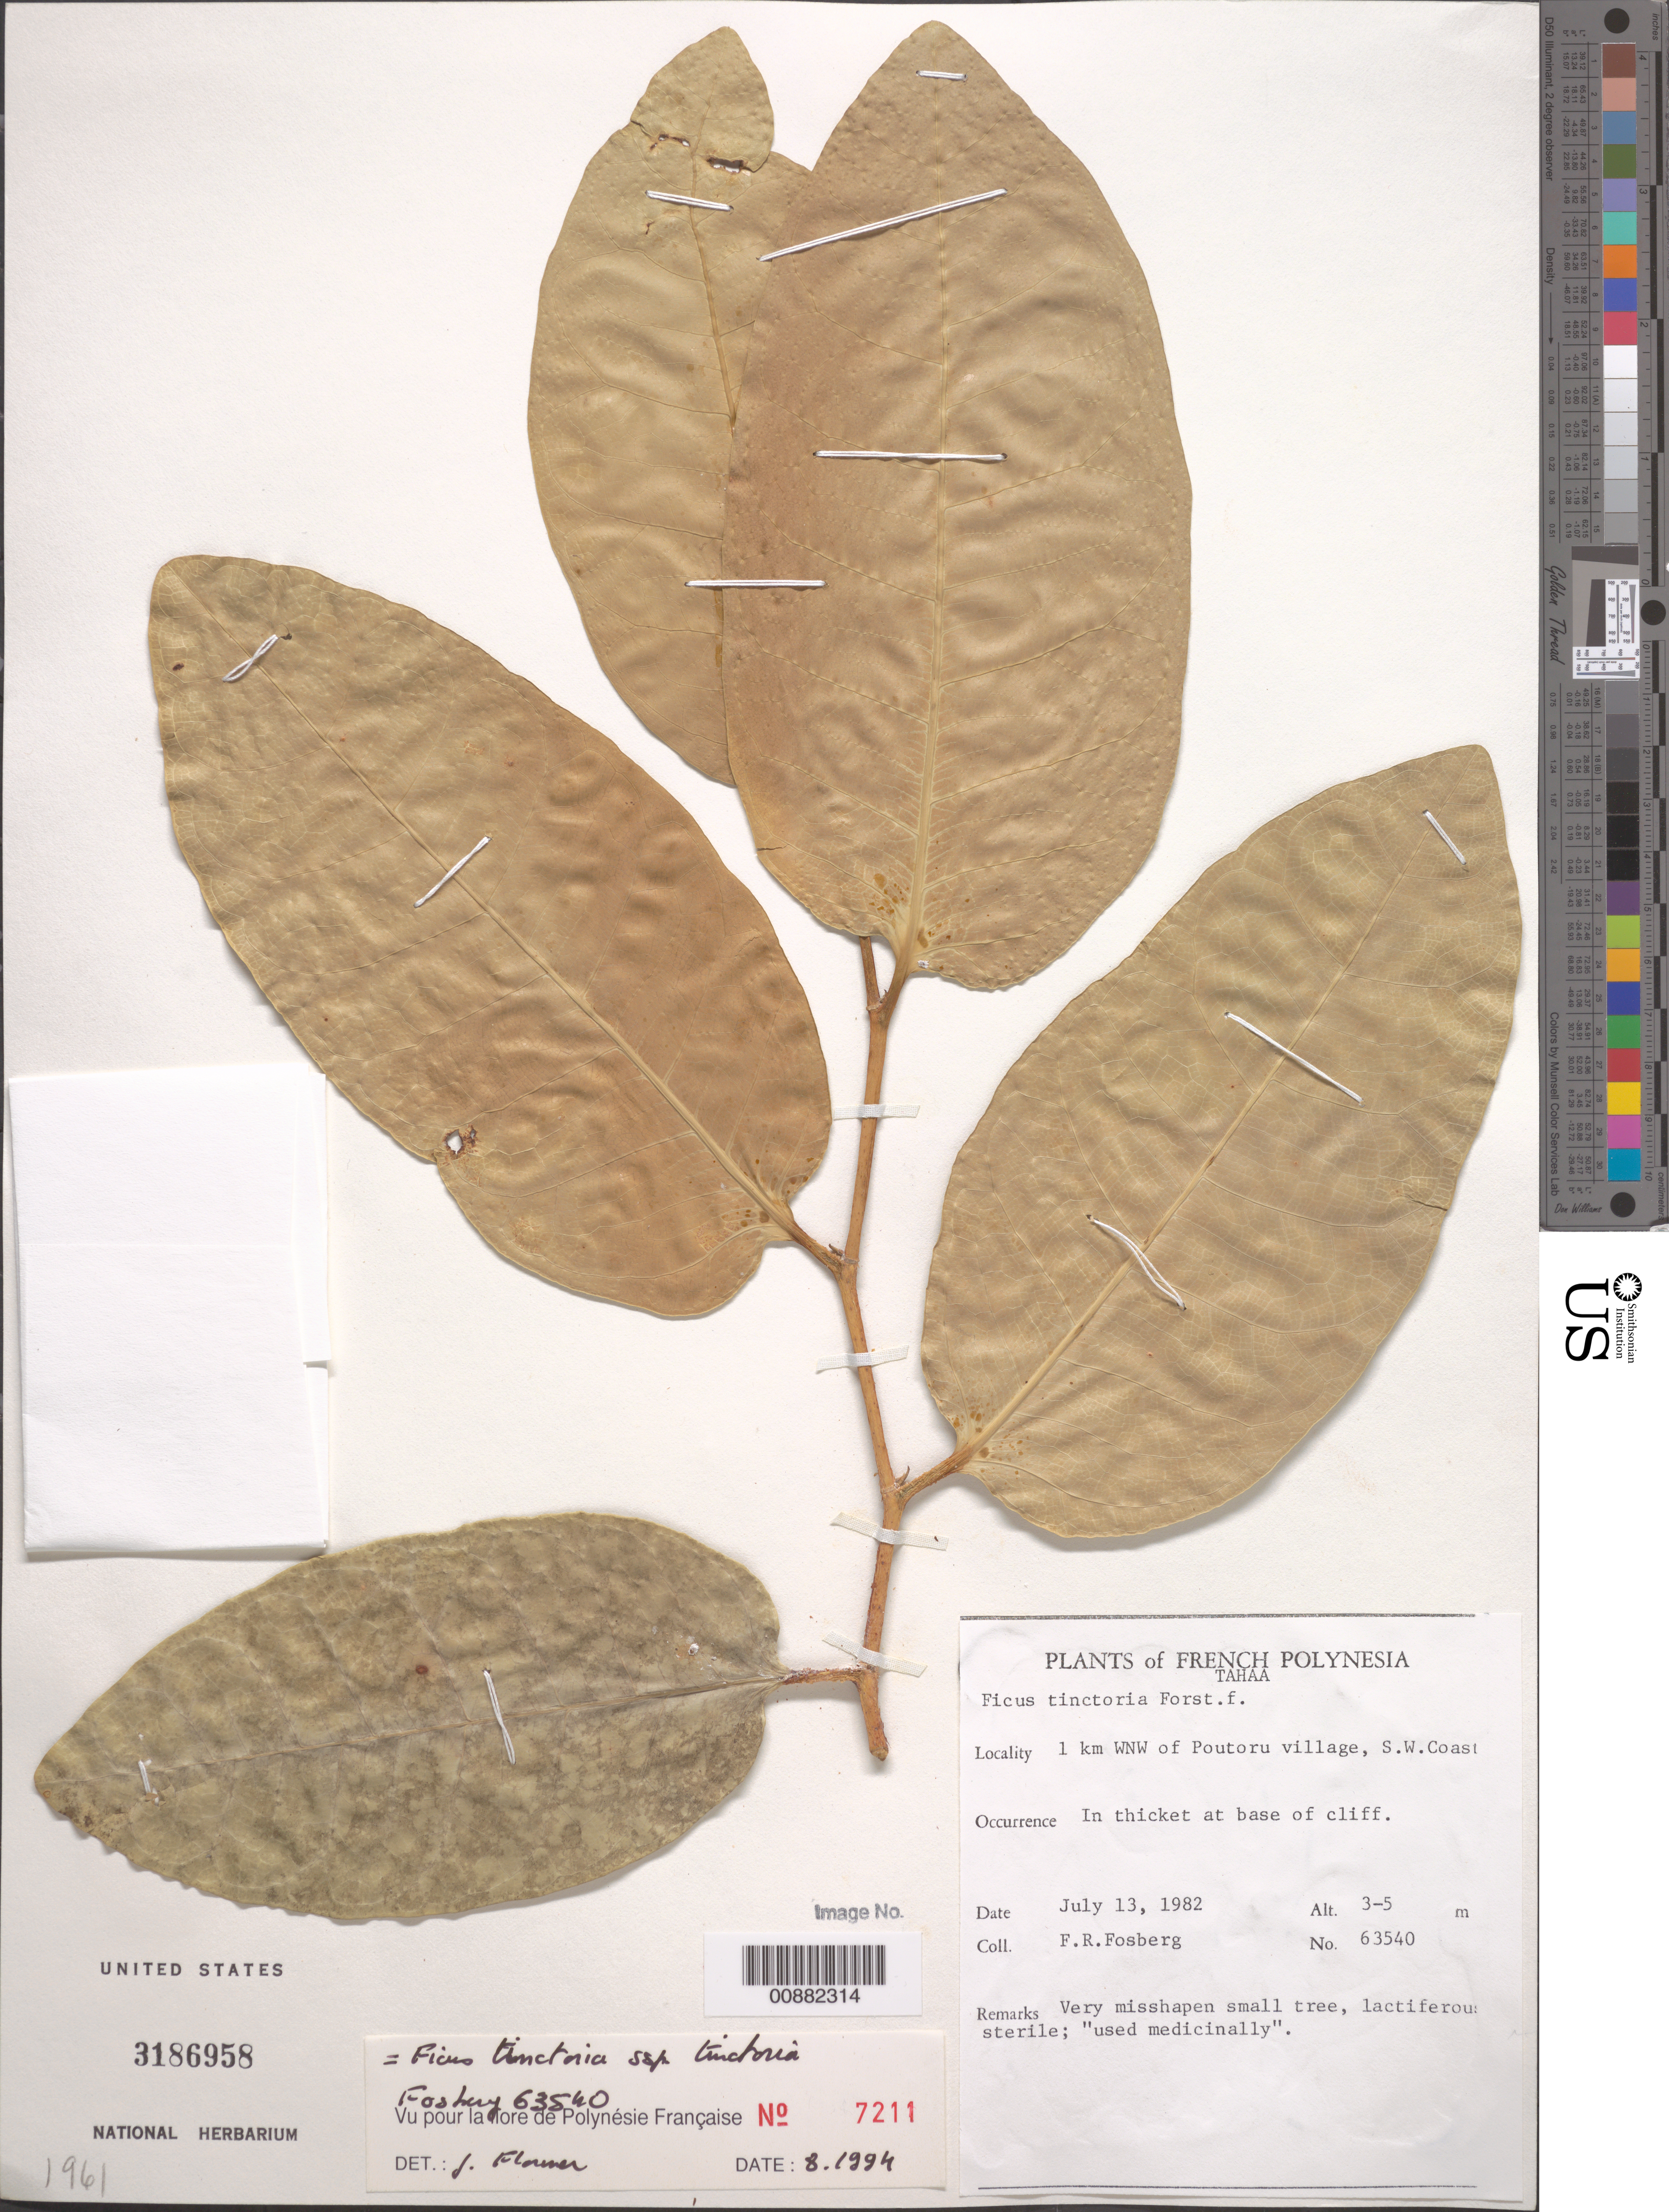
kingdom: Plantae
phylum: Tracheophyta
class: Magnoliopsida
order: Rosales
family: Moraceae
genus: Ficus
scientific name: Ficus tinctoria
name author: G. Forst.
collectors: F. R. Fosberg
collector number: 63540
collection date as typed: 13 Jul 1982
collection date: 1982-07-13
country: French Polynesia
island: Tahaa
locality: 1 km WNW of Poutoru village, SW Coast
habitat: in thicket at base of cliff.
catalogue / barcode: US 3186958